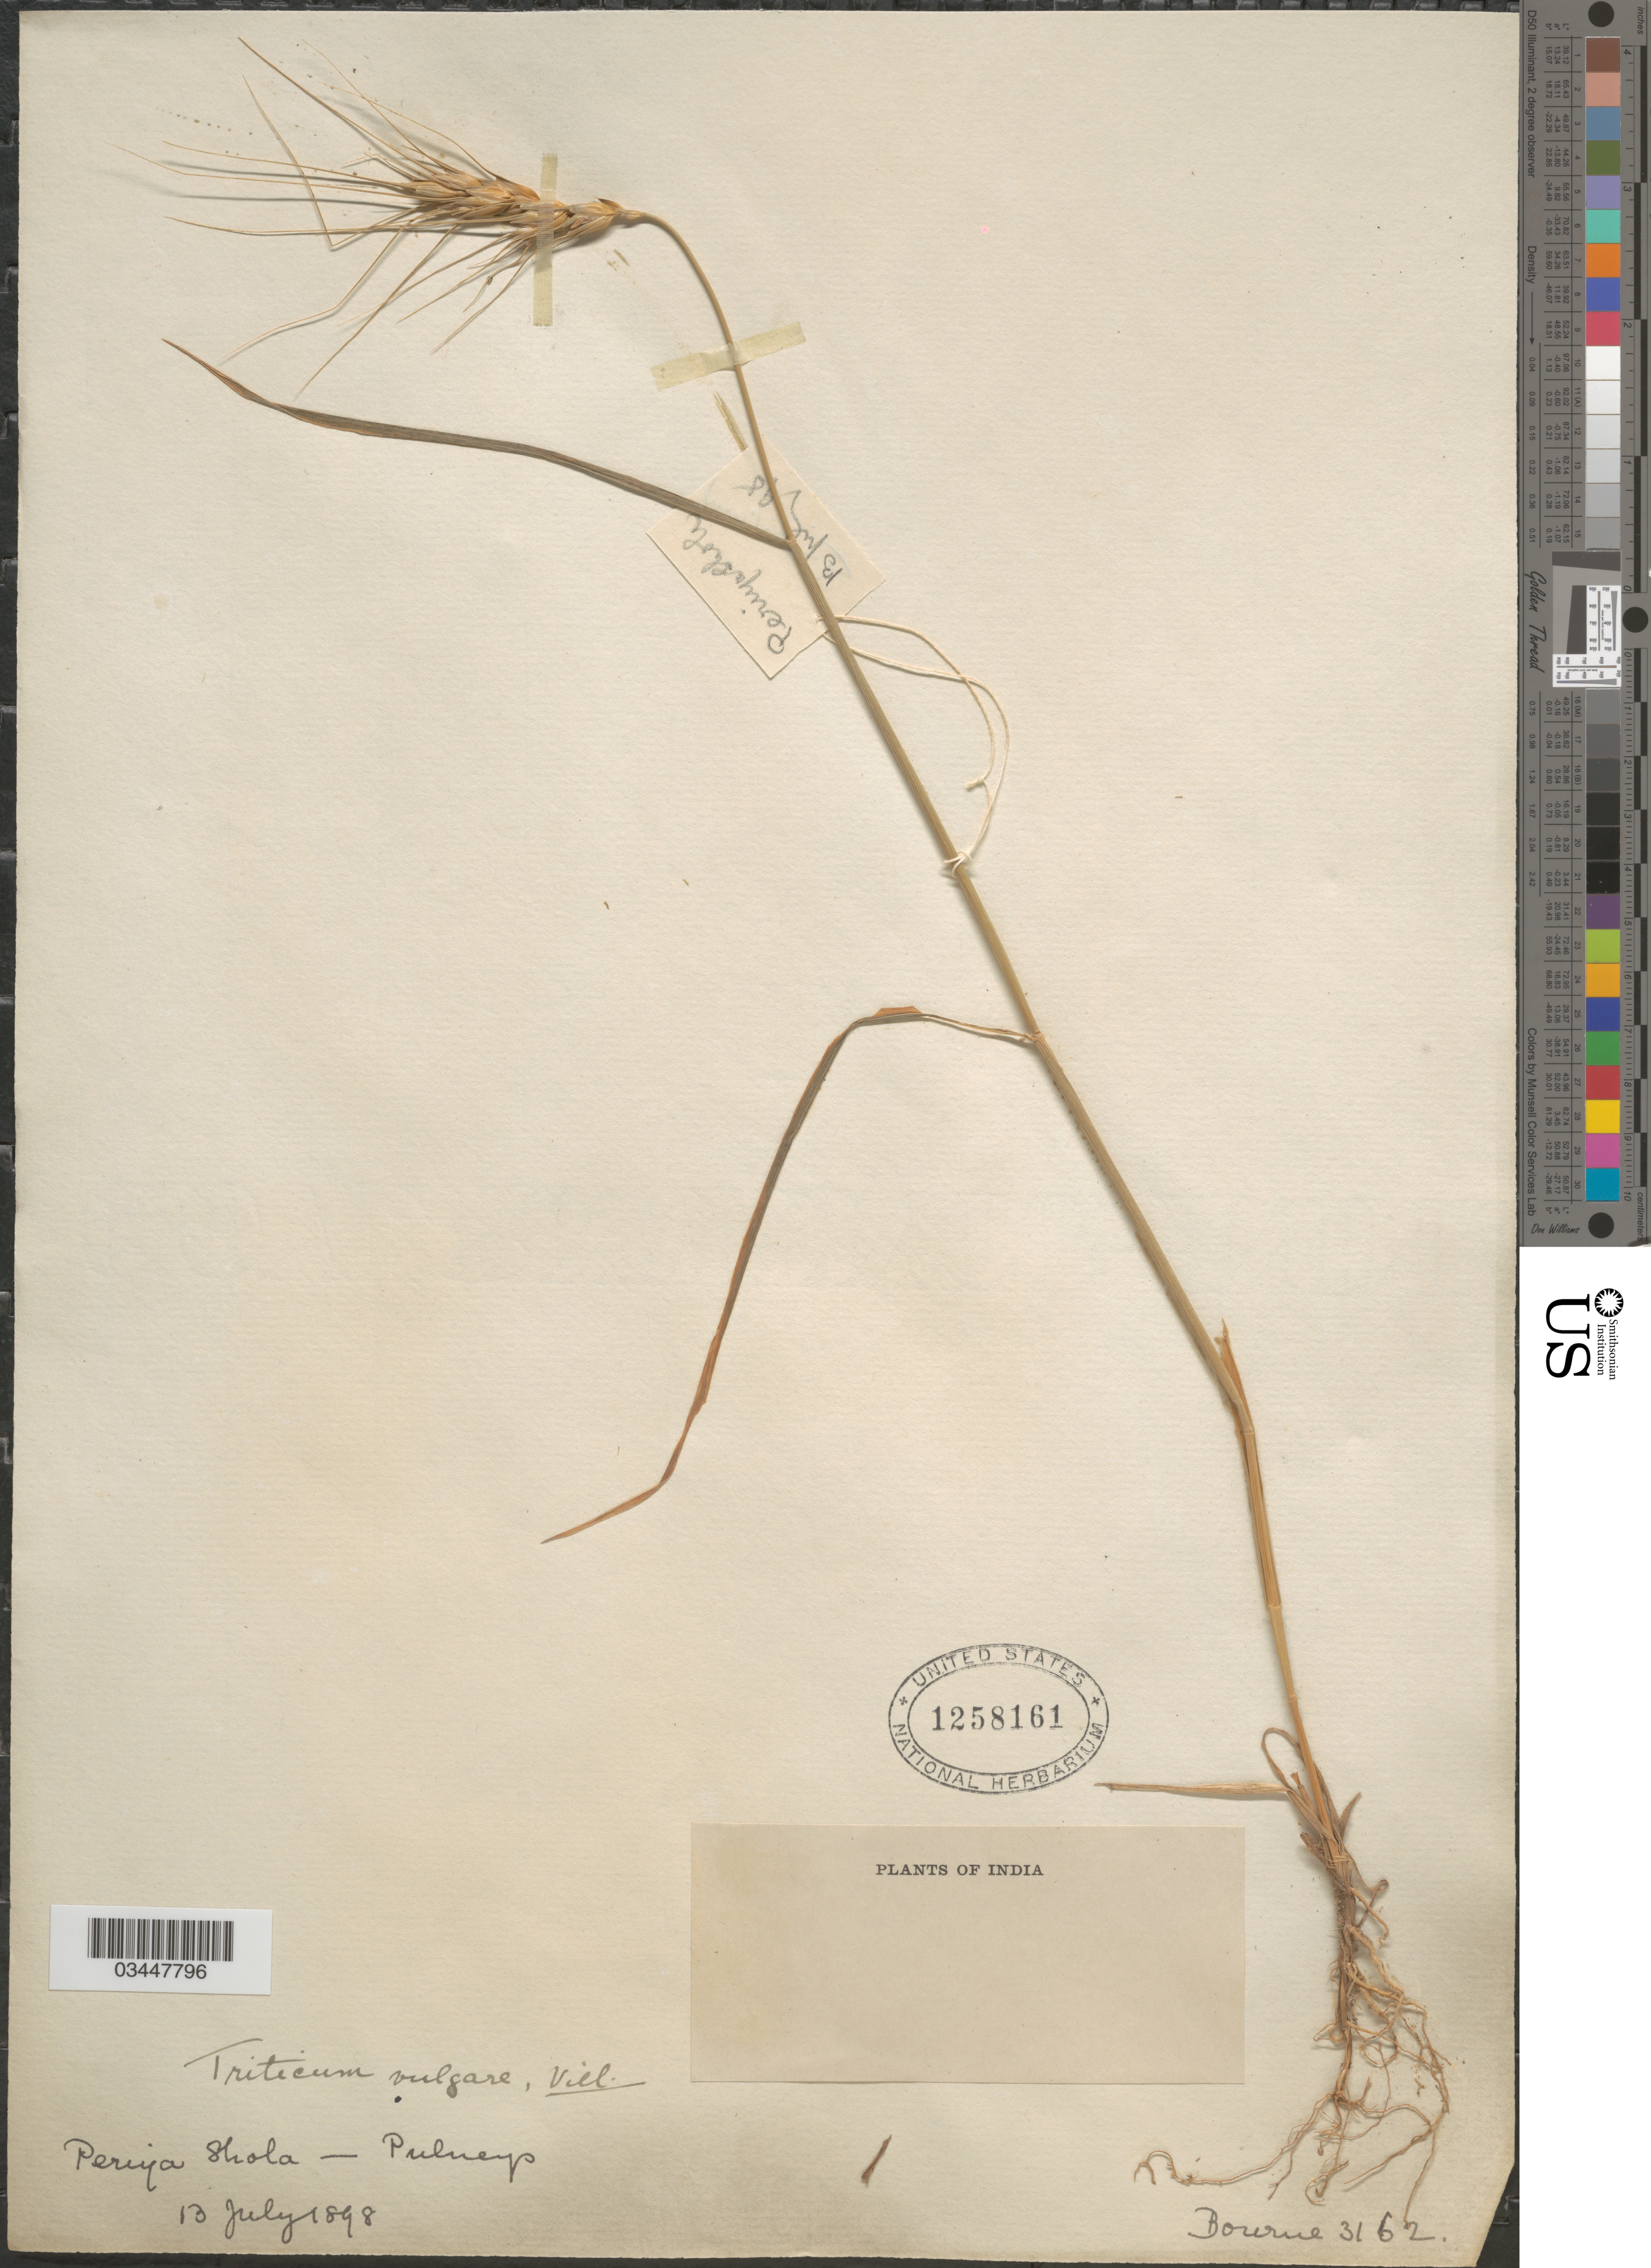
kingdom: Plantae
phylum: Tracheophyta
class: Liliopsida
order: Poales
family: Poaceae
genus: Triticum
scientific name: Triticum aestivum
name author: L.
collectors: -- Bourne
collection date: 1898-07-13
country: India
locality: Periya Shola - Pulneys.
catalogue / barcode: US 1258161